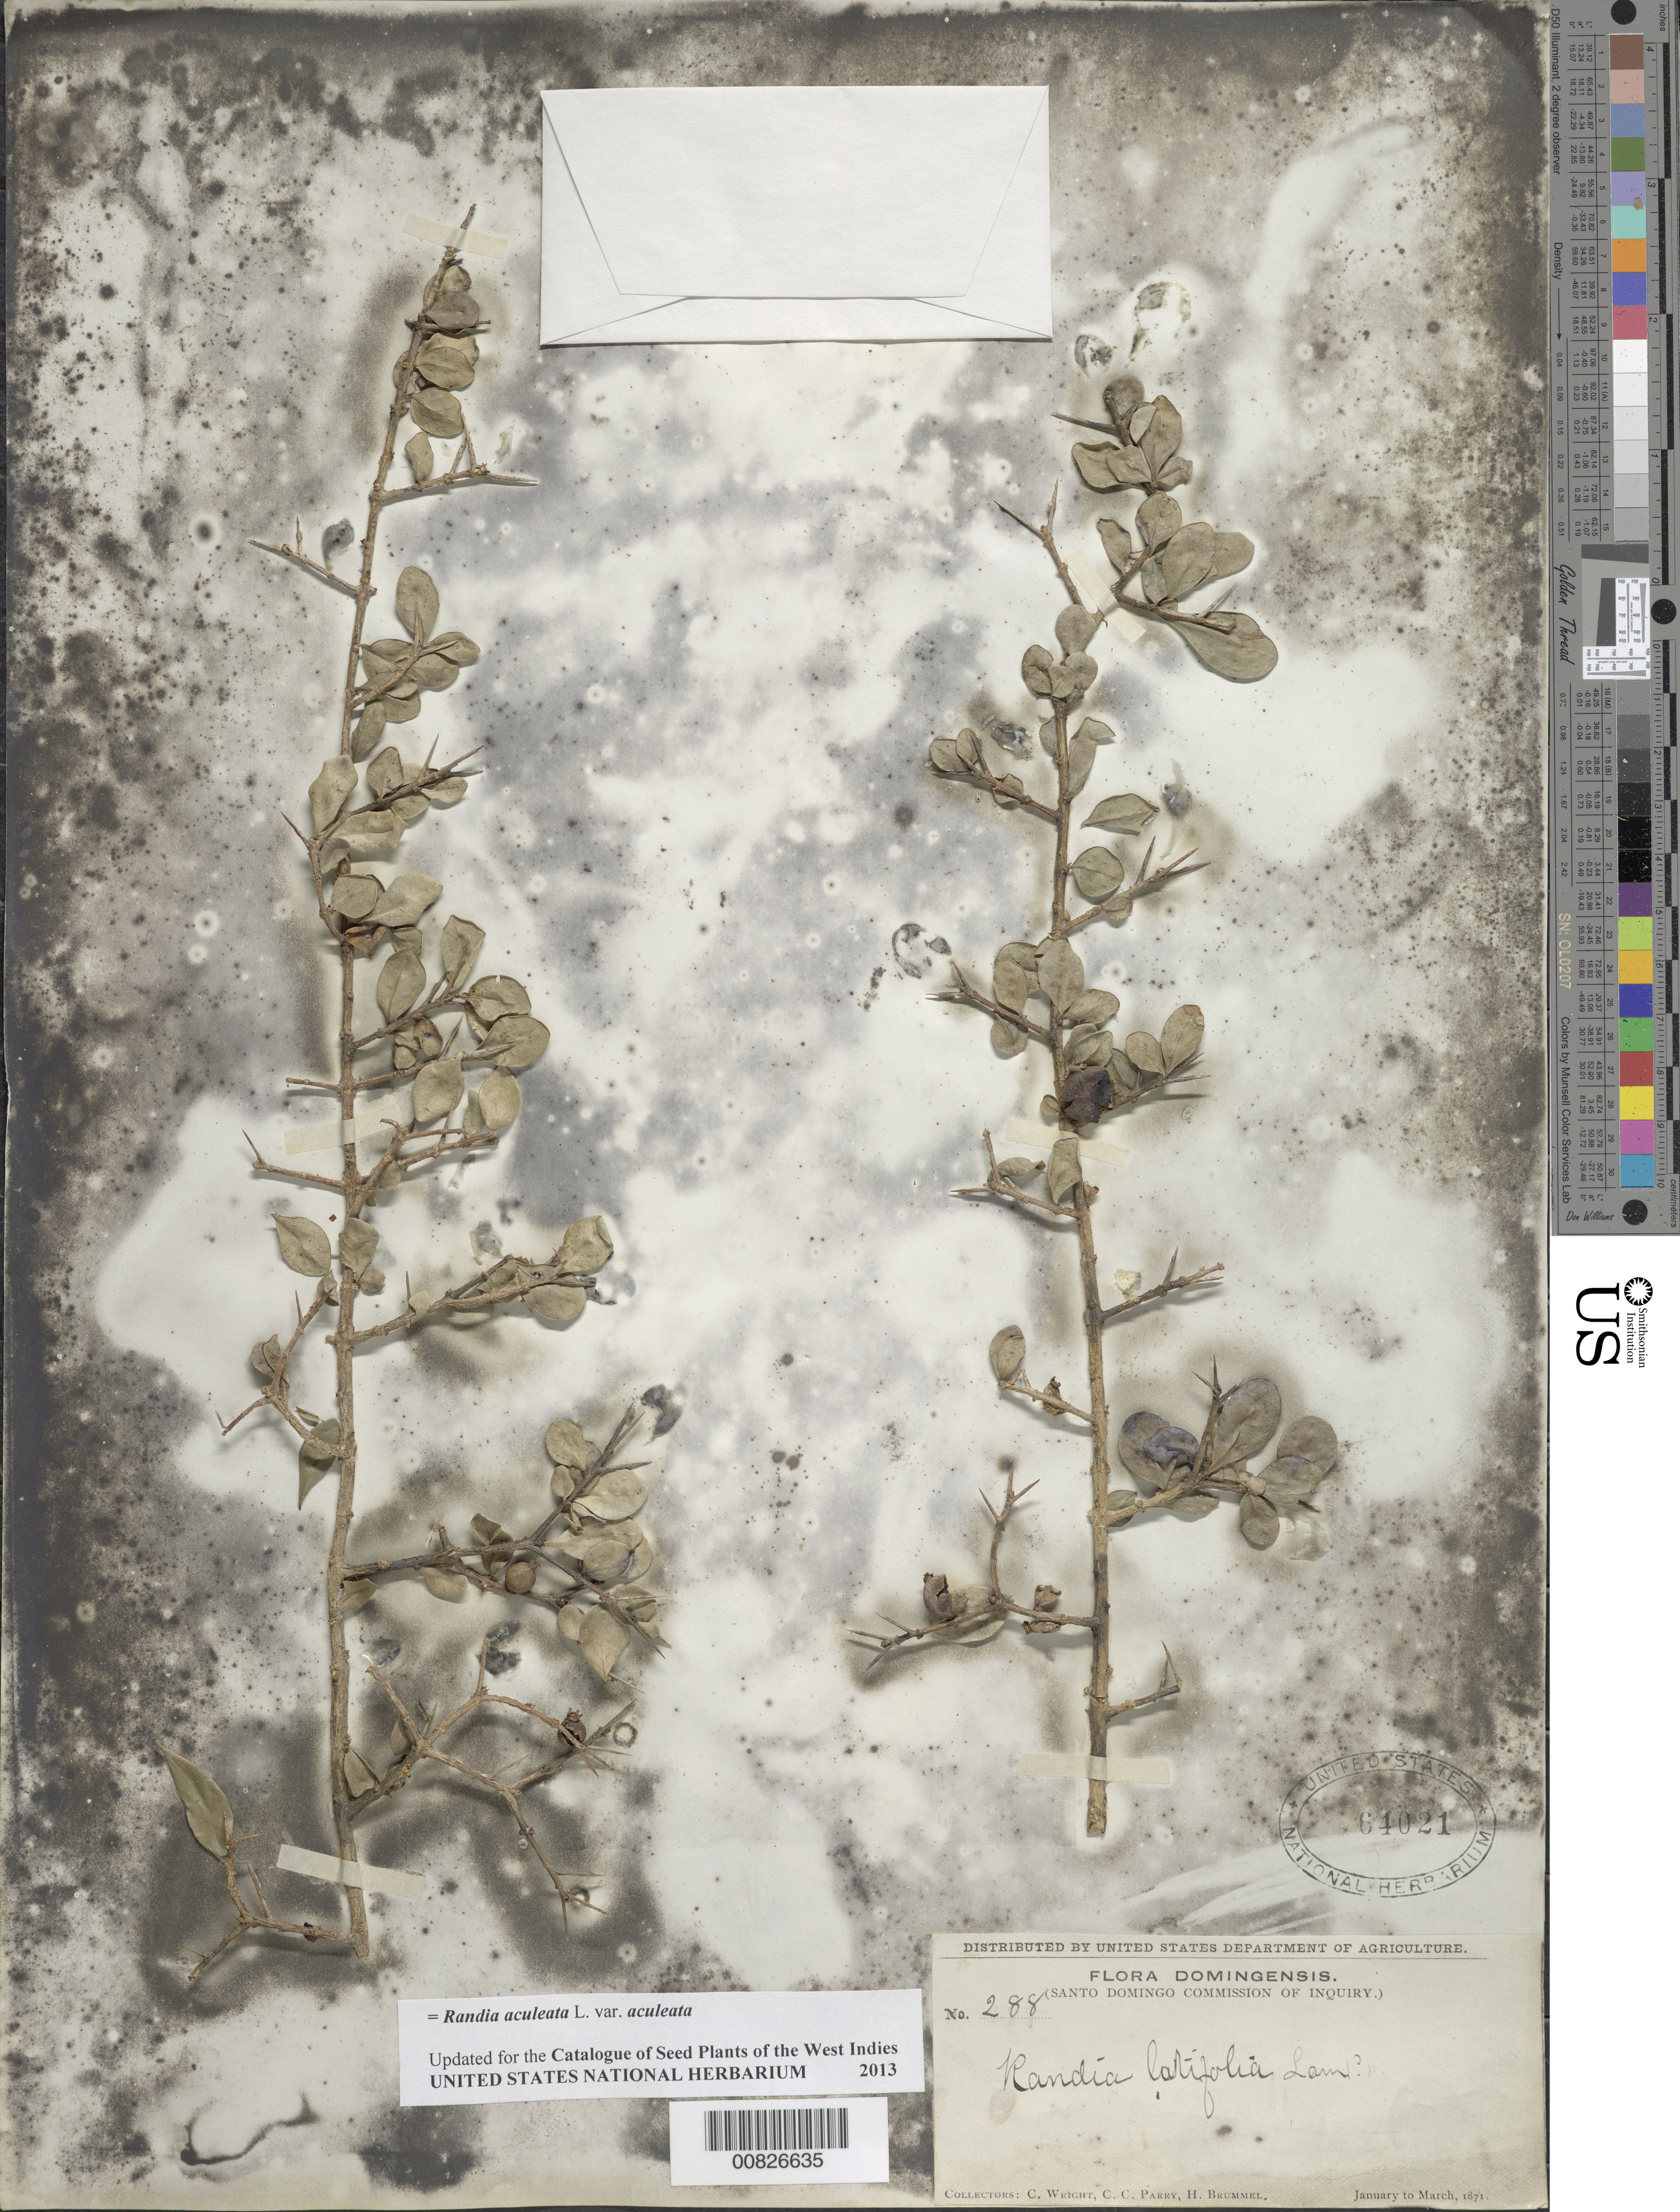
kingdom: Plantae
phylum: Tracheophyta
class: Magnoliopsida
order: Gentianales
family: Rubiaceae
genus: Randia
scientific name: Randia aculeata var. aculeata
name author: L.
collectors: C. Wright, C. C. Parry & H. Brummel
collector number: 288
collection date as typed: Jan 1871 to -- Mar 1871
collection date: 1871-01/1871-03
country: Dominican Republic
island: Hispaniola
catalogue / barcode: US 64021